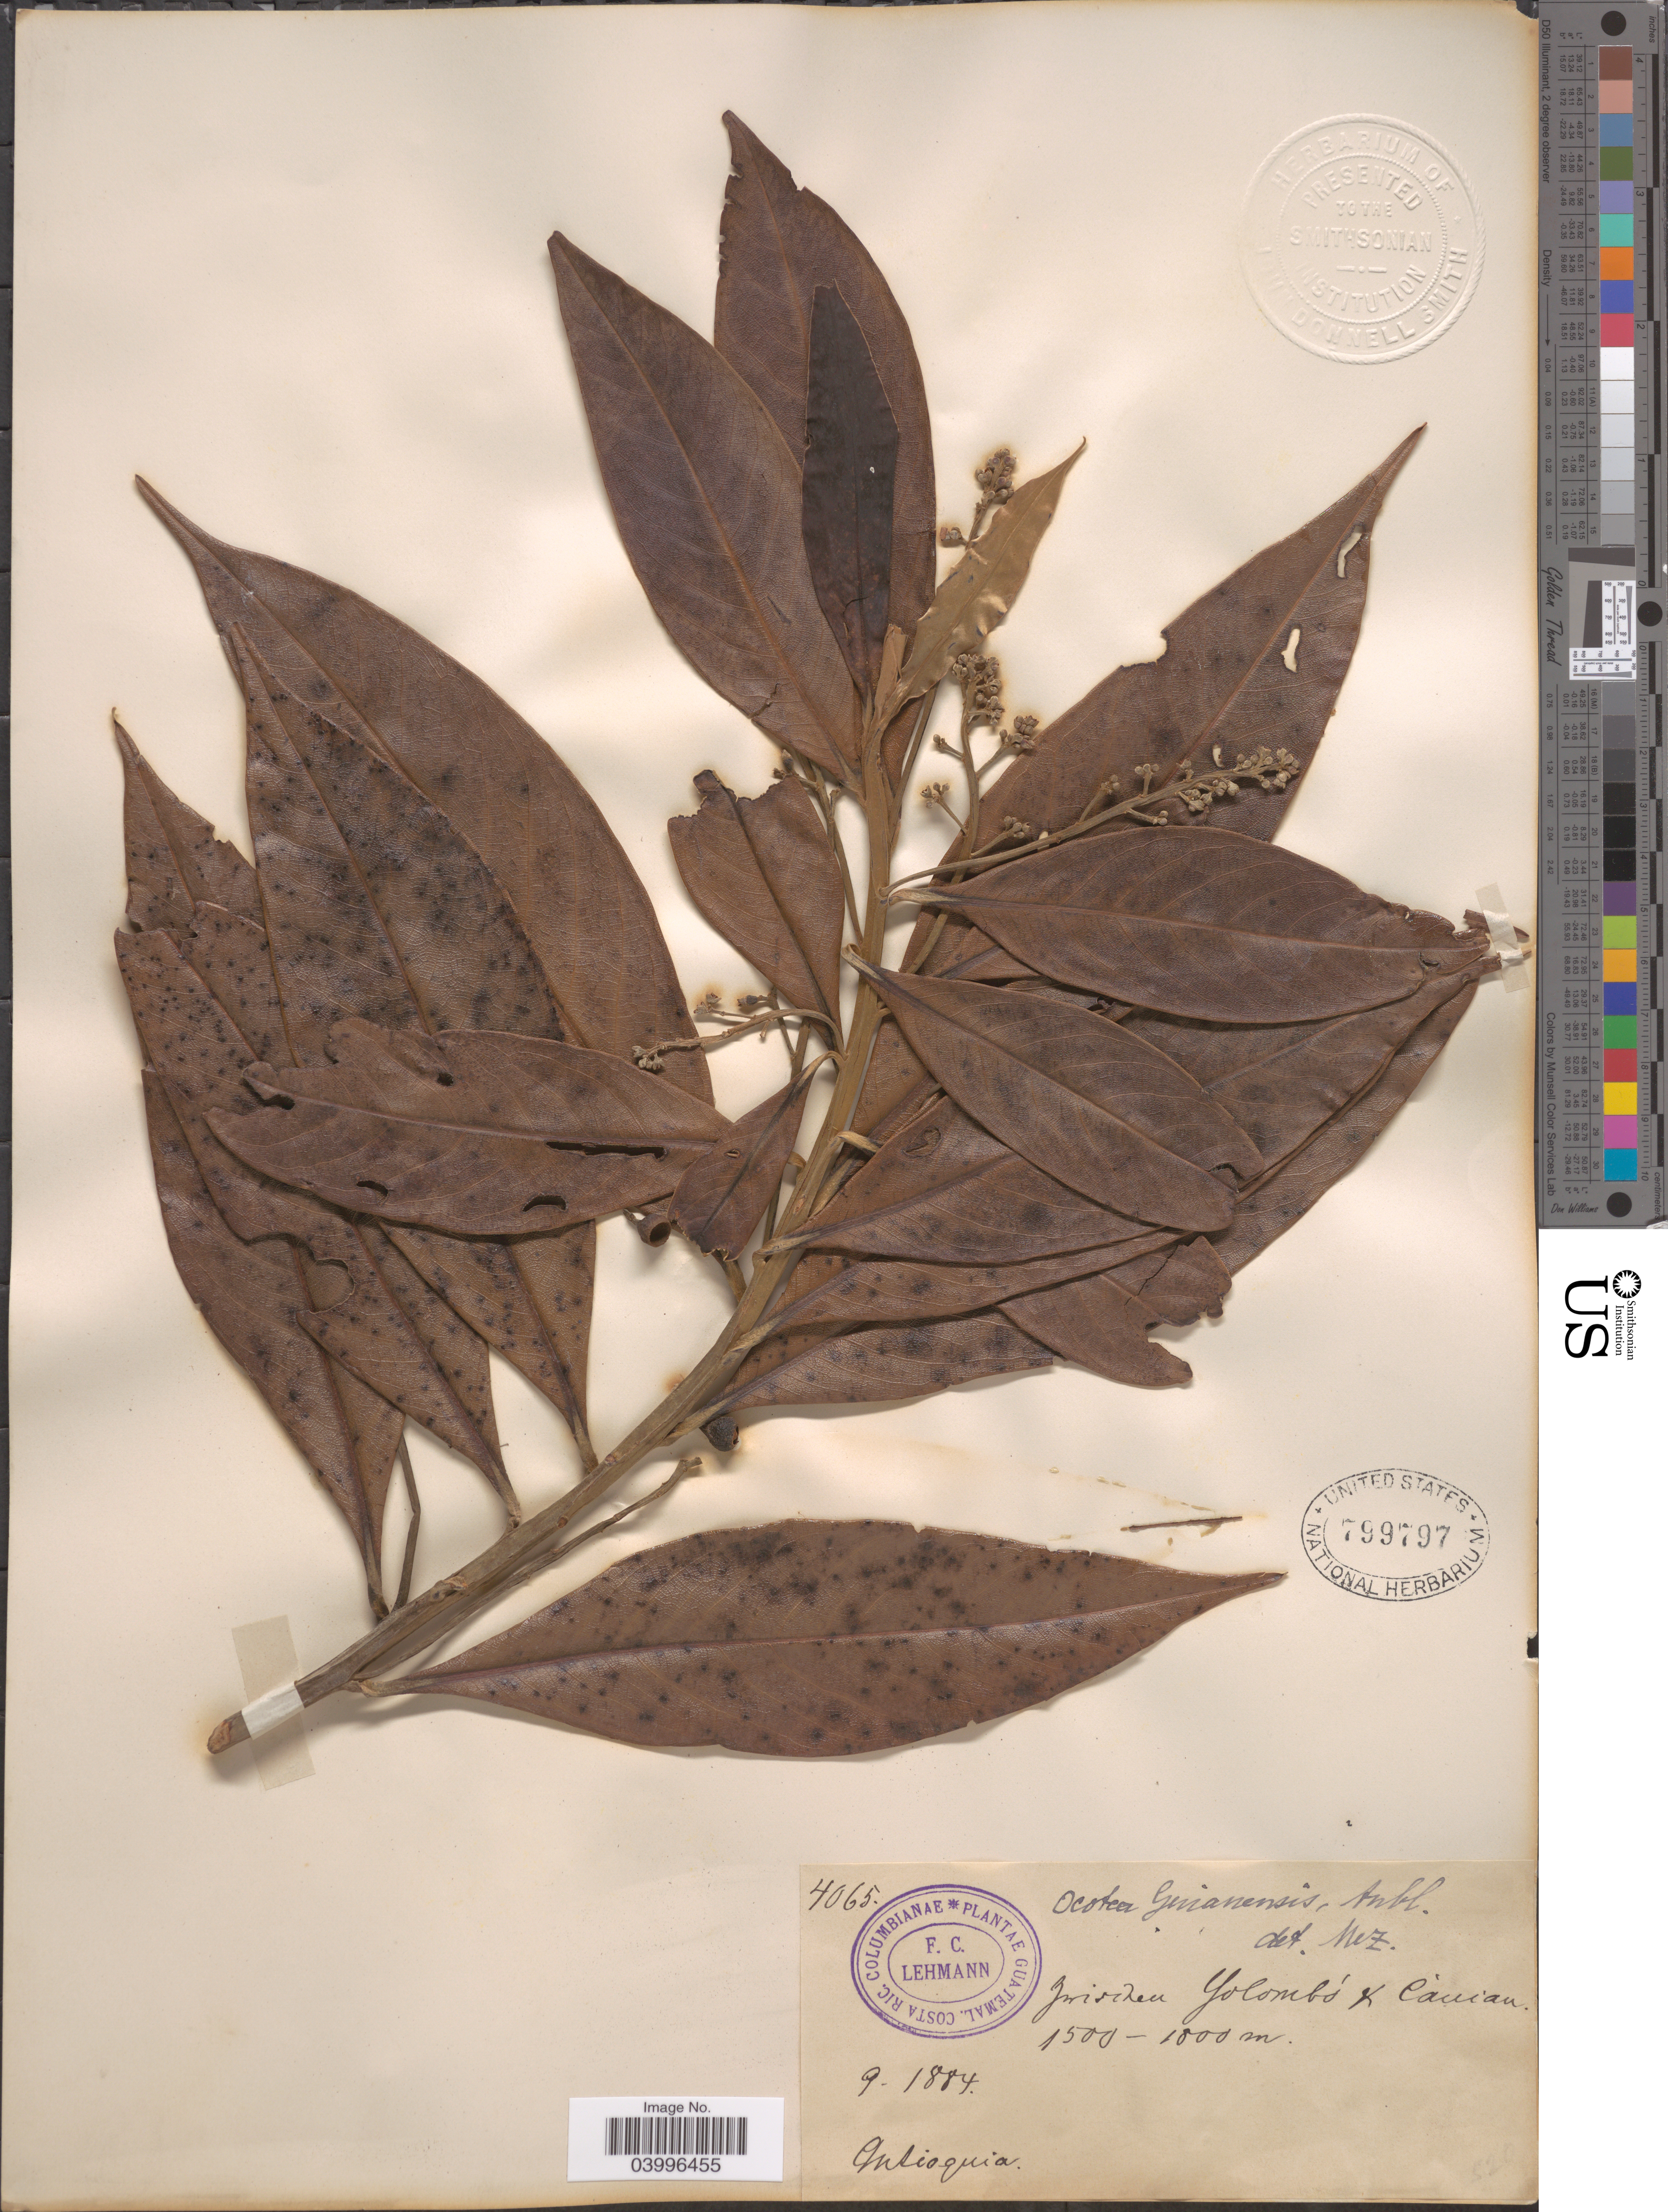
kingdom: Plantae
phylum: Tracheophyta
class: Magnoliopsida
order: Laurales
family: Lauraceae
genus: Ocotea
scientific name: Ocotea guianensis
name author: Aubl.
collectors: F. C. Lehmann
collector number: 4065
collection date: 1884-09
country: Colombia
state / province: Antioquia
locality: Zwischen Yolombó & Caucan.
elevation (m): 1500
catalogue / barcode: US 799797